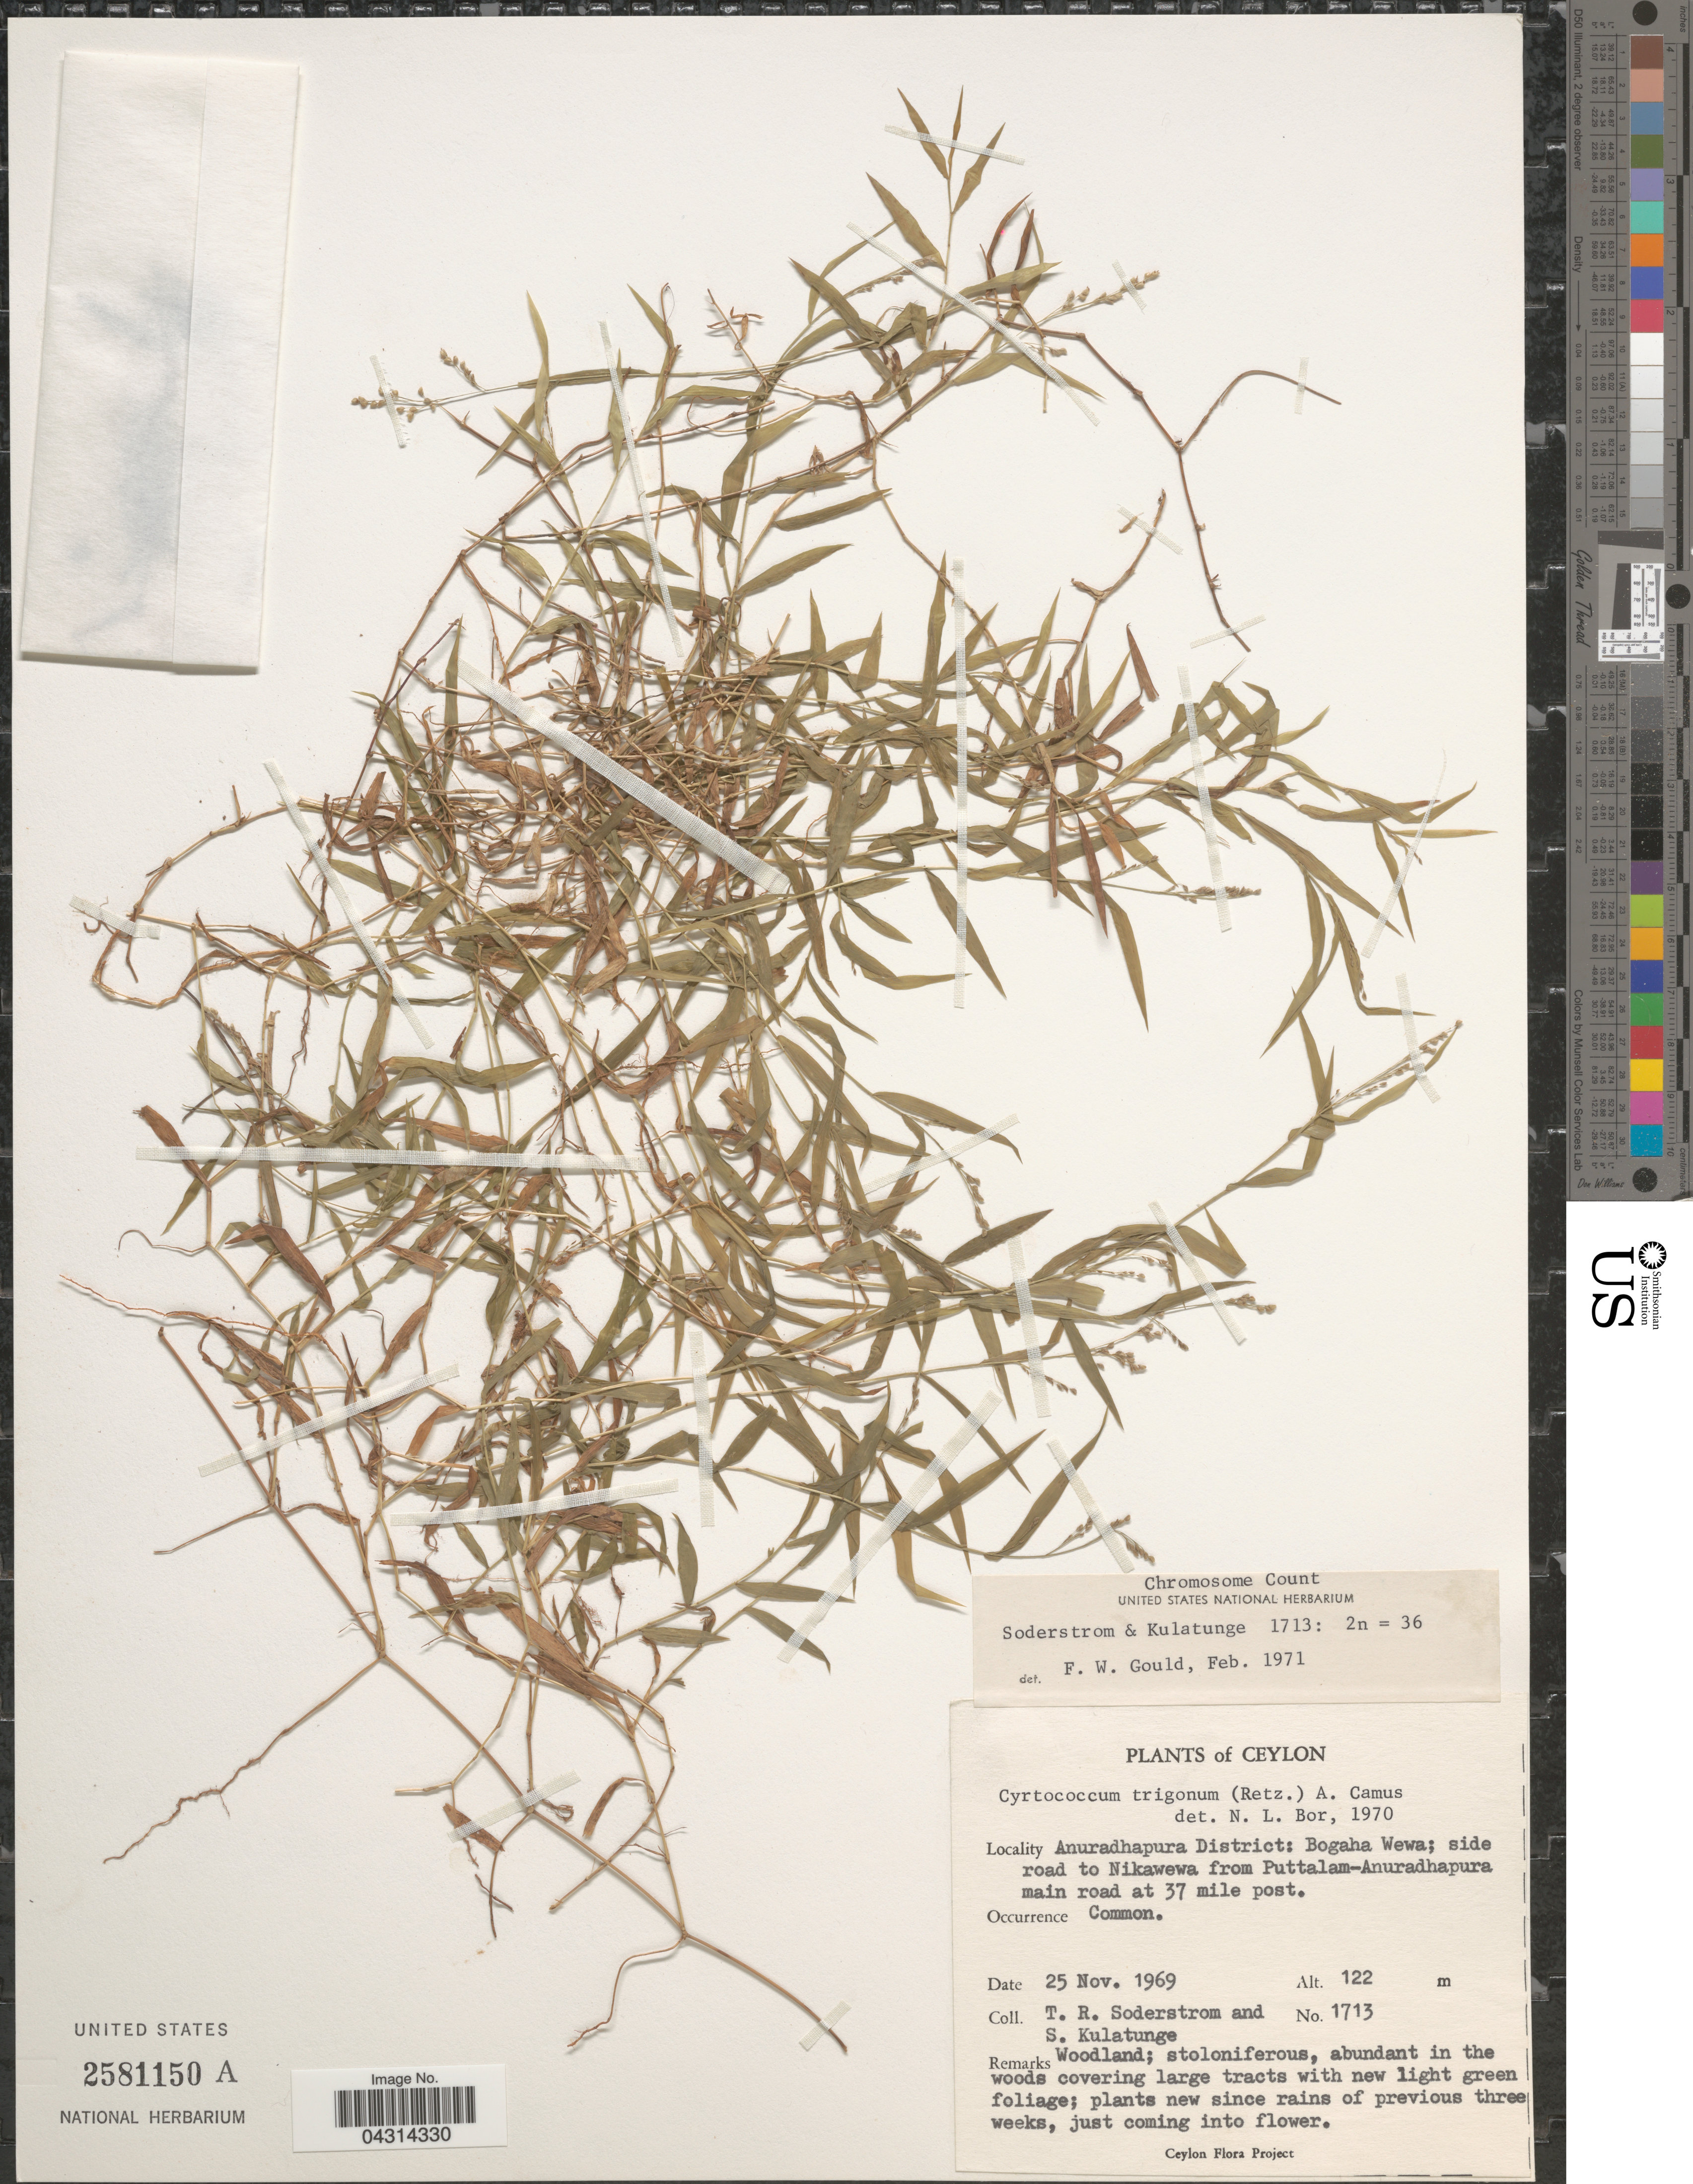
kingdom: Plantae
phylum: Tracheophyta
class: Liliopsida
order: Poales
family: Poaceae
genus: Cyrtococcum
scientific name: Cyrtococcum trigonum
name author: (Retz.) A. Camus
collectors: T. R. Soderstrom & S. Kulatunge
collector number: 1713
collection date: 1969-11-25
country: Sri Lanka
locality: Ceylon. Anuradhapura District: Bogaha Wewa; side road to Nikawewa from Puttalam-Anuradhapura main road at 37 mile post.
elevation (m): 122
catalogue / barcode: US 2581150A